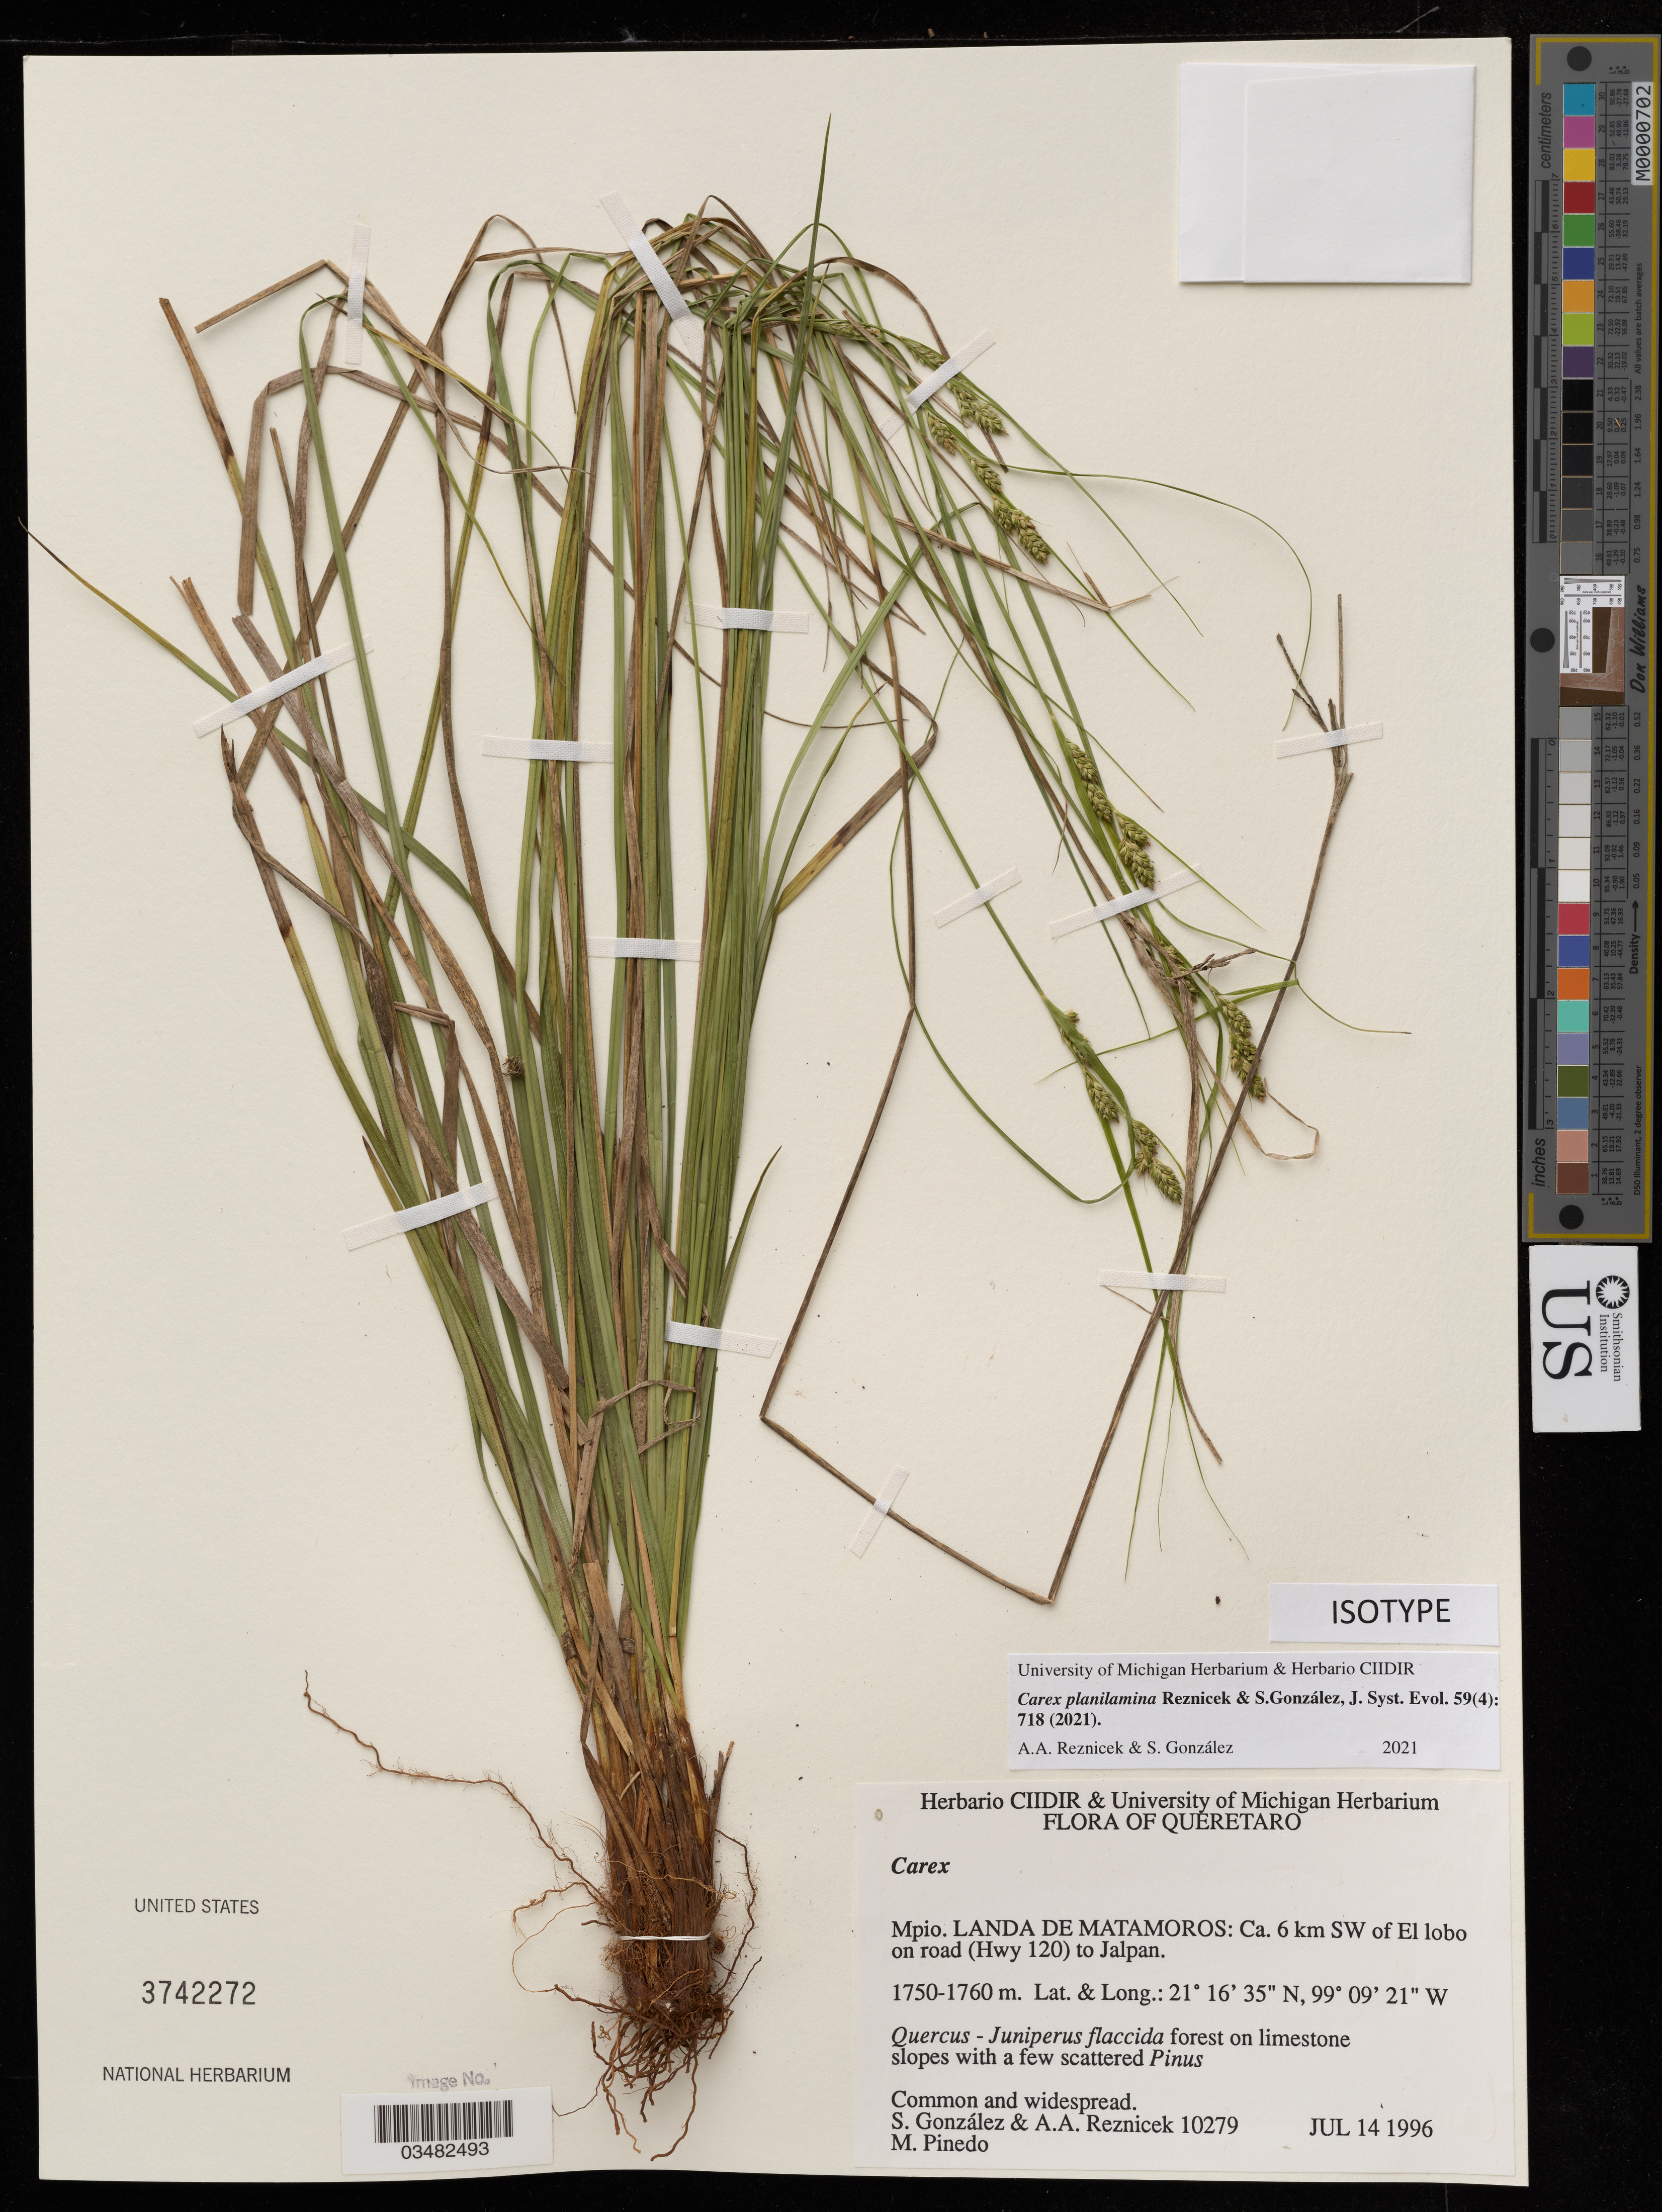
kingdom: Plantae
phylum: Tracheophyta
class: Liliopsida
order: Poales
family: Cyperaceae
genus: Carex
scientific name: Carex planilamina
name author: Reznicek & S. González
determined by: Reznicek, A. A.; Gonzalez, M. S.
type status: Isotype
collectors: M. S. González-Elizondo, A. A. Reznicek & M. Pinedo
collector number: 10279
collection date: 1996-07-14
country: Mexico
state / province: Queretaro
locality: Mpio. Landa de Matamoros, ca. 6 km SW of El Lobo on road (Hwy 120) to Jalpan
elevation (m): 1750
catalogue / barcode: US 3742272